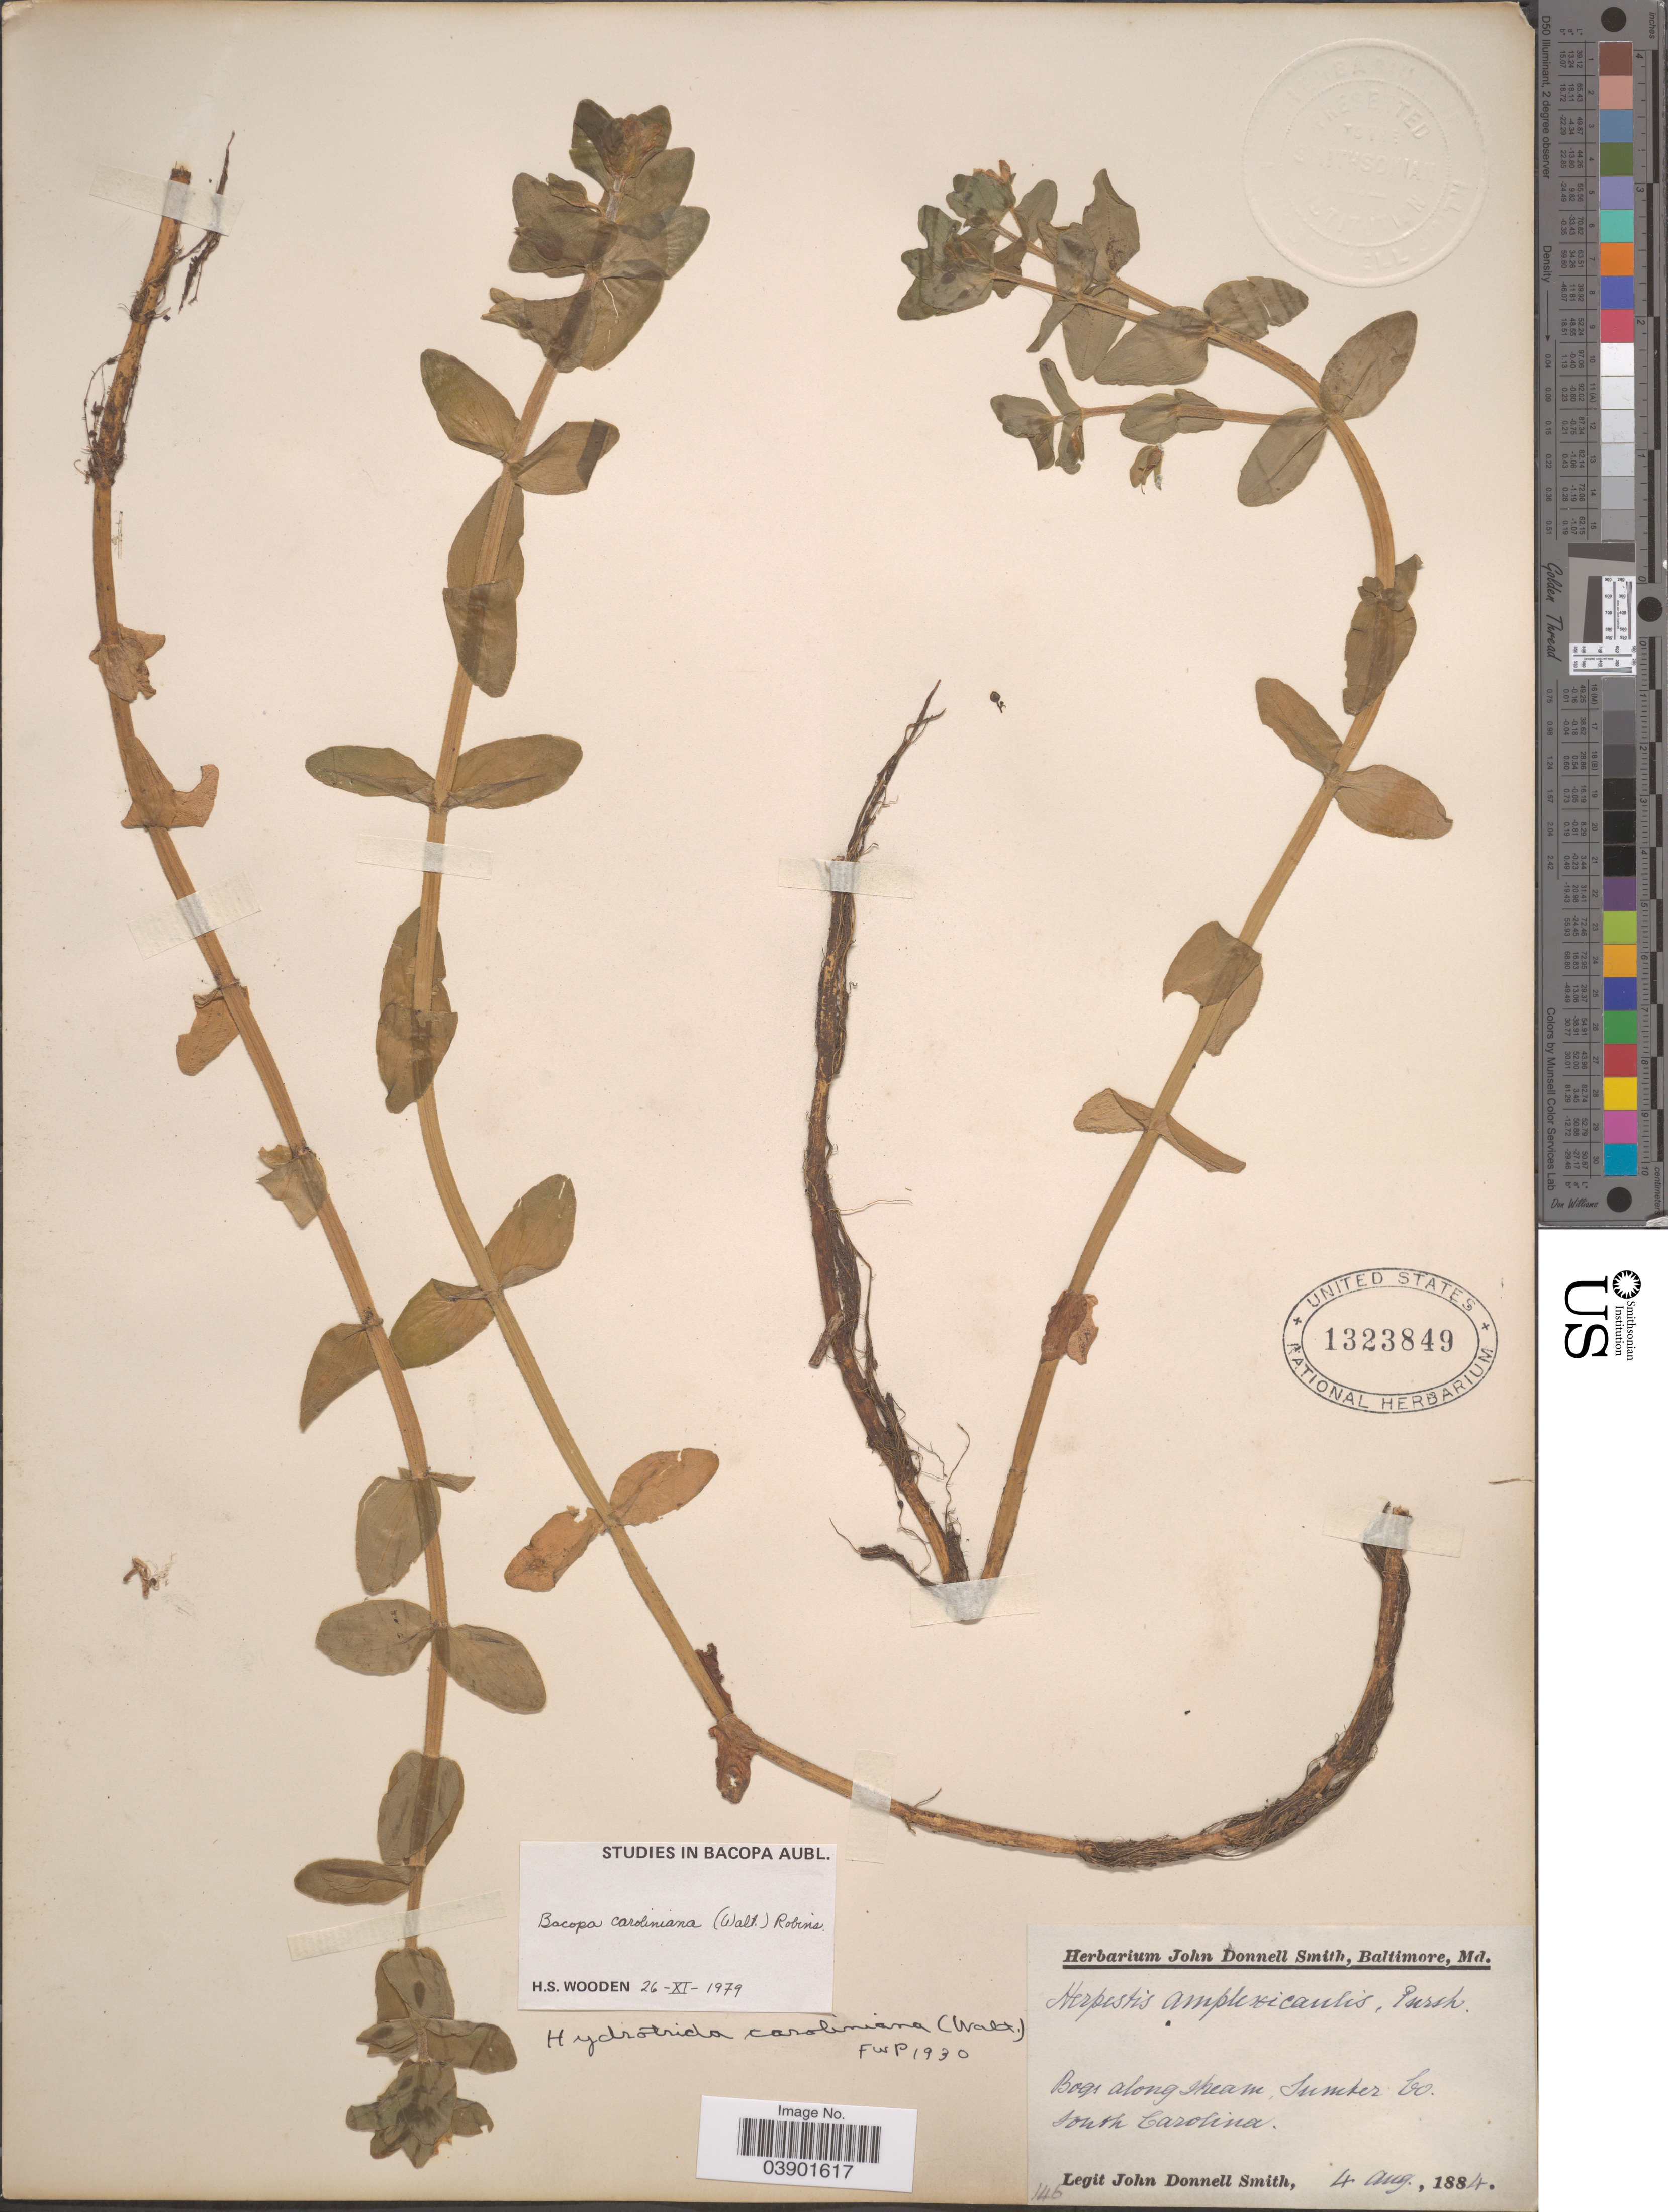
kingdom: Plantae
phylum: Tracheophyta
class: Magnoliopsida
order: Lamiales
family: Plantaginaceae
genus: Bacopa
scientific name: Bacopa caroliniana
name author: (Walter) B.L. Rob.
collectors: J. Donnell Smith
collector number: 145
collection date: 1884-08-04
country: United States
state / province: South Carolina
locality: Sumter Co.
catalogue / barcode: US 1323849